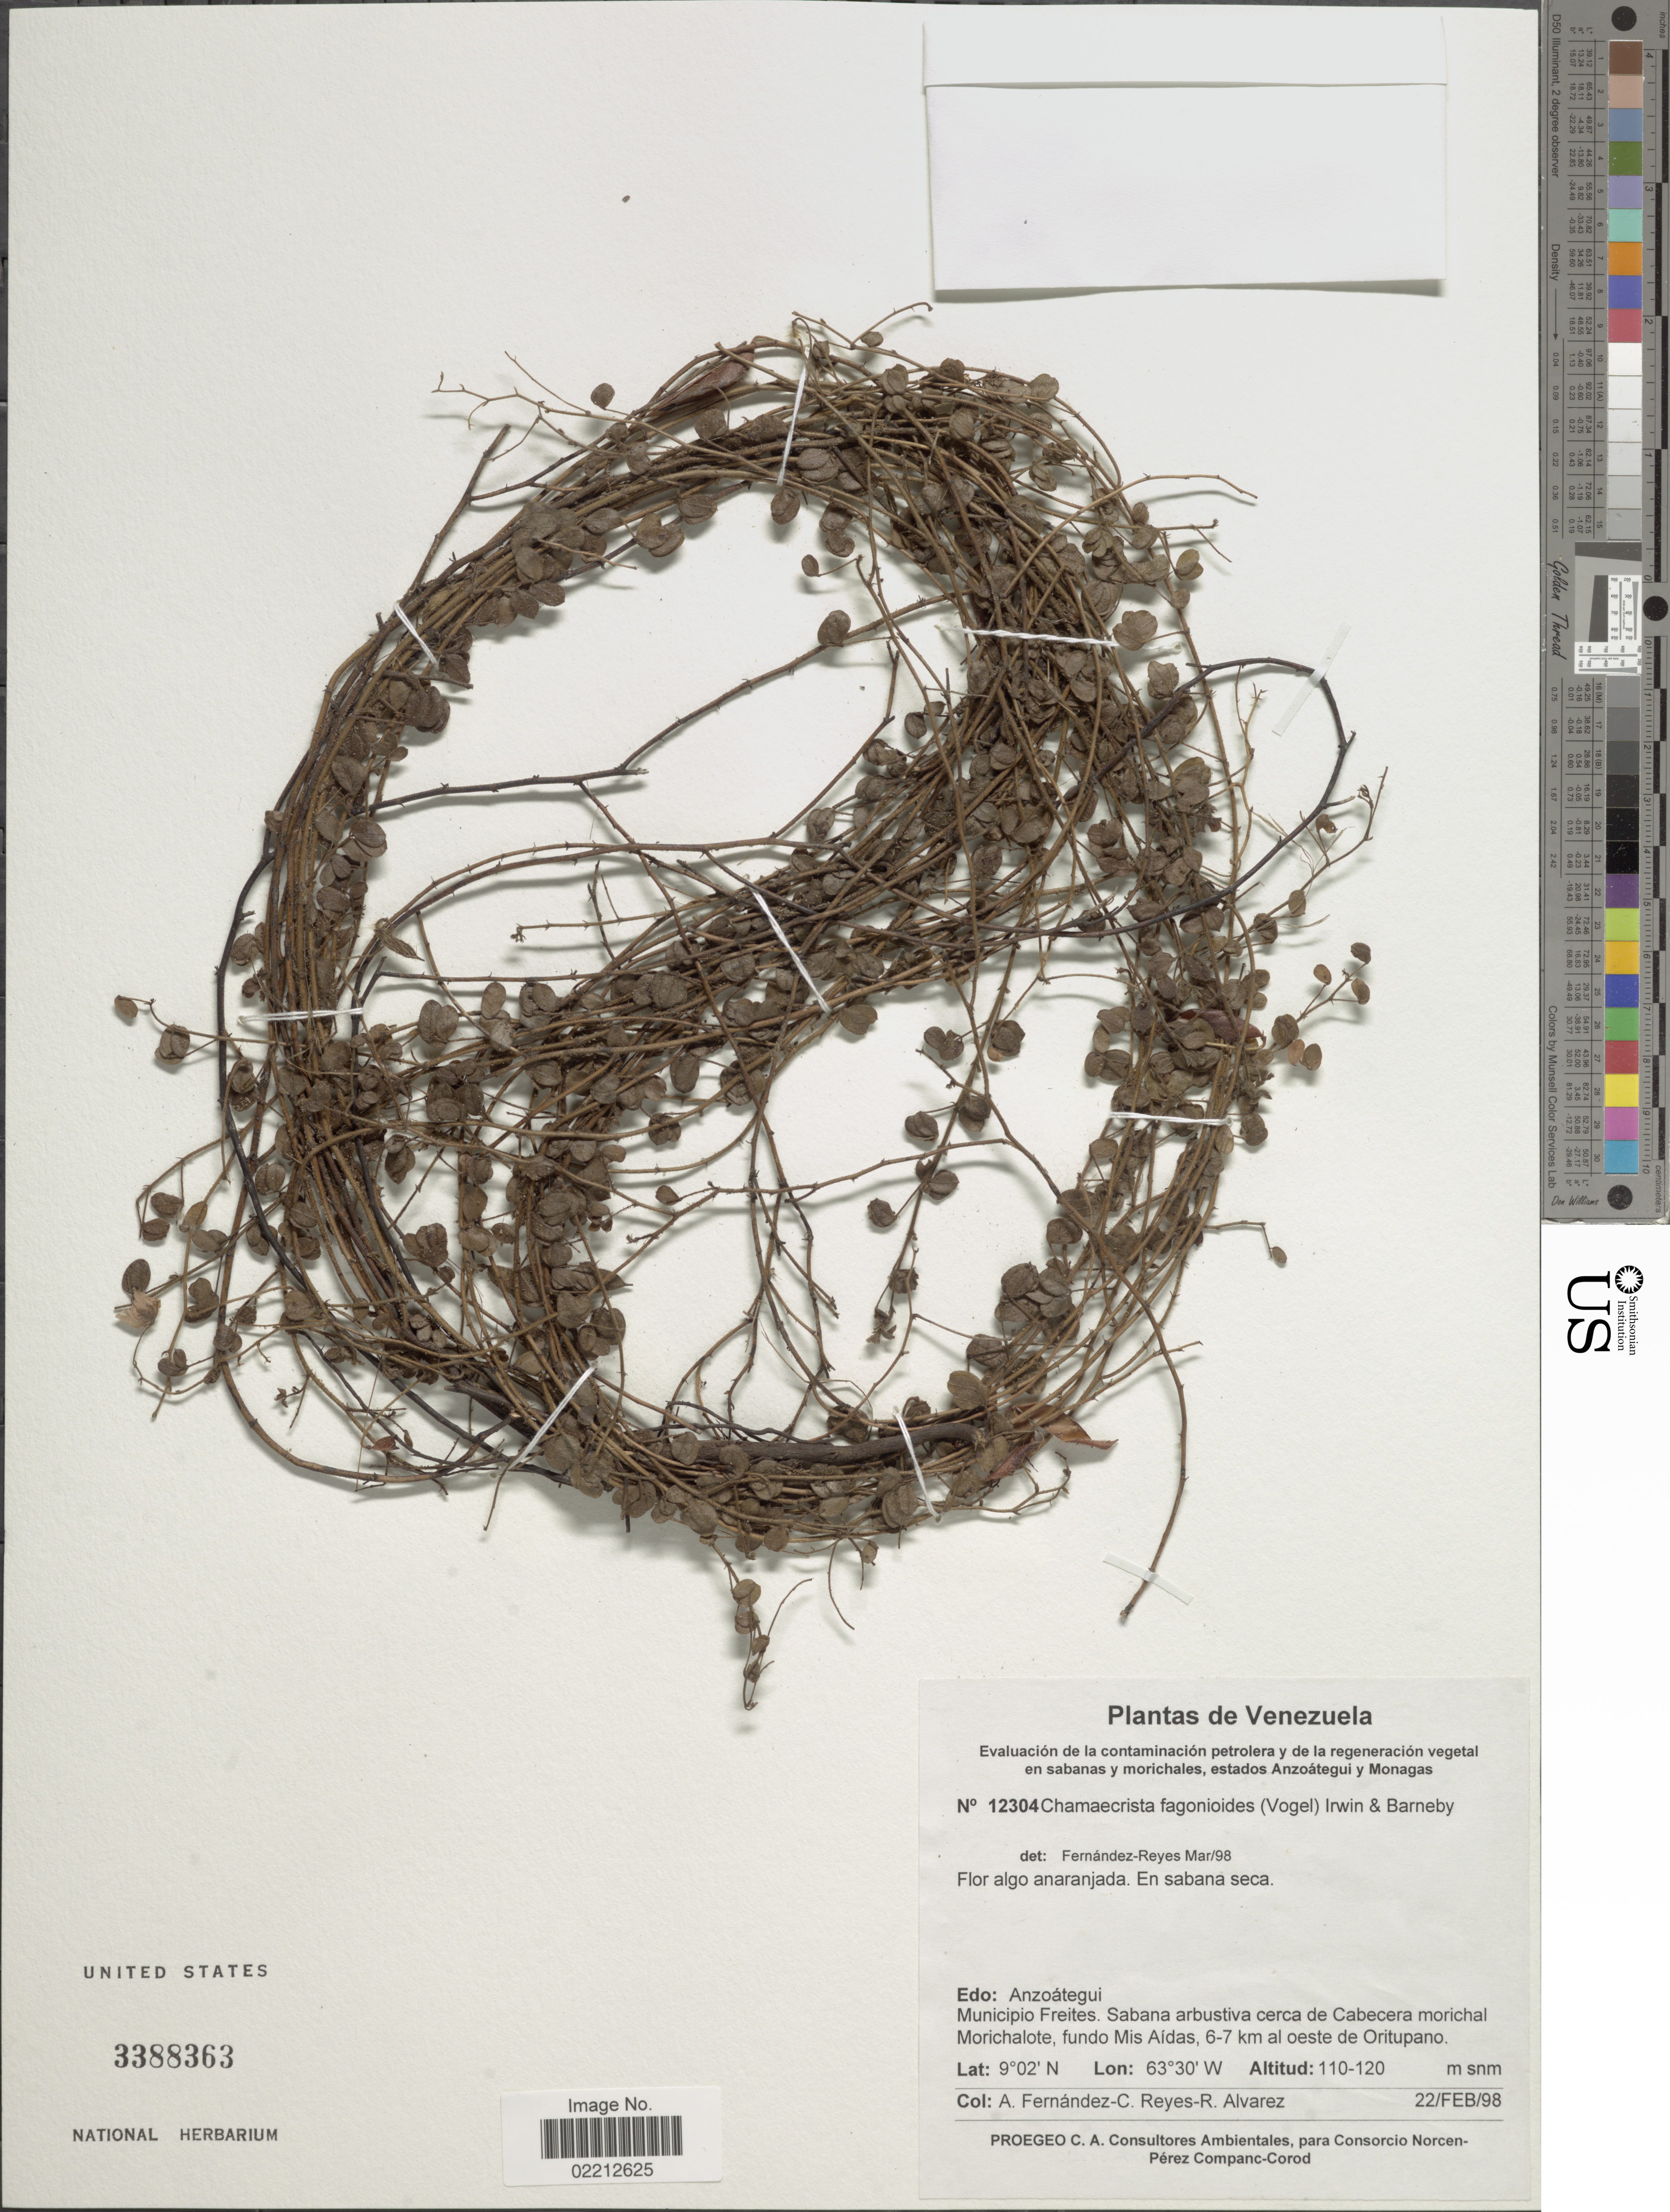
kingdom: Plantae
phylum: Tracheophyta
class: Magnoliopsida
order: Fabales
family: Fabaceae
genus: Chamaecrista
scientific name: Chamaecrista fagonioides var. fagonioides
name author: (Vogel) H.S. Irwin & Barneby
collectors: Á. Fernández & R. Alvarez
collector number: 12304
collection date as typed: Transcribed d/m/y: 22/2/98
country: Venezuela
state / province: Anzoategui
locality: Municipio Freites, Sabana arbustiva cerca de Cabecera morichal Morichalote, fundo Mis Aidas, 6-7 km al oeste de Oritupano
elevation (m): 110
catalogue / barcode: US 3388363